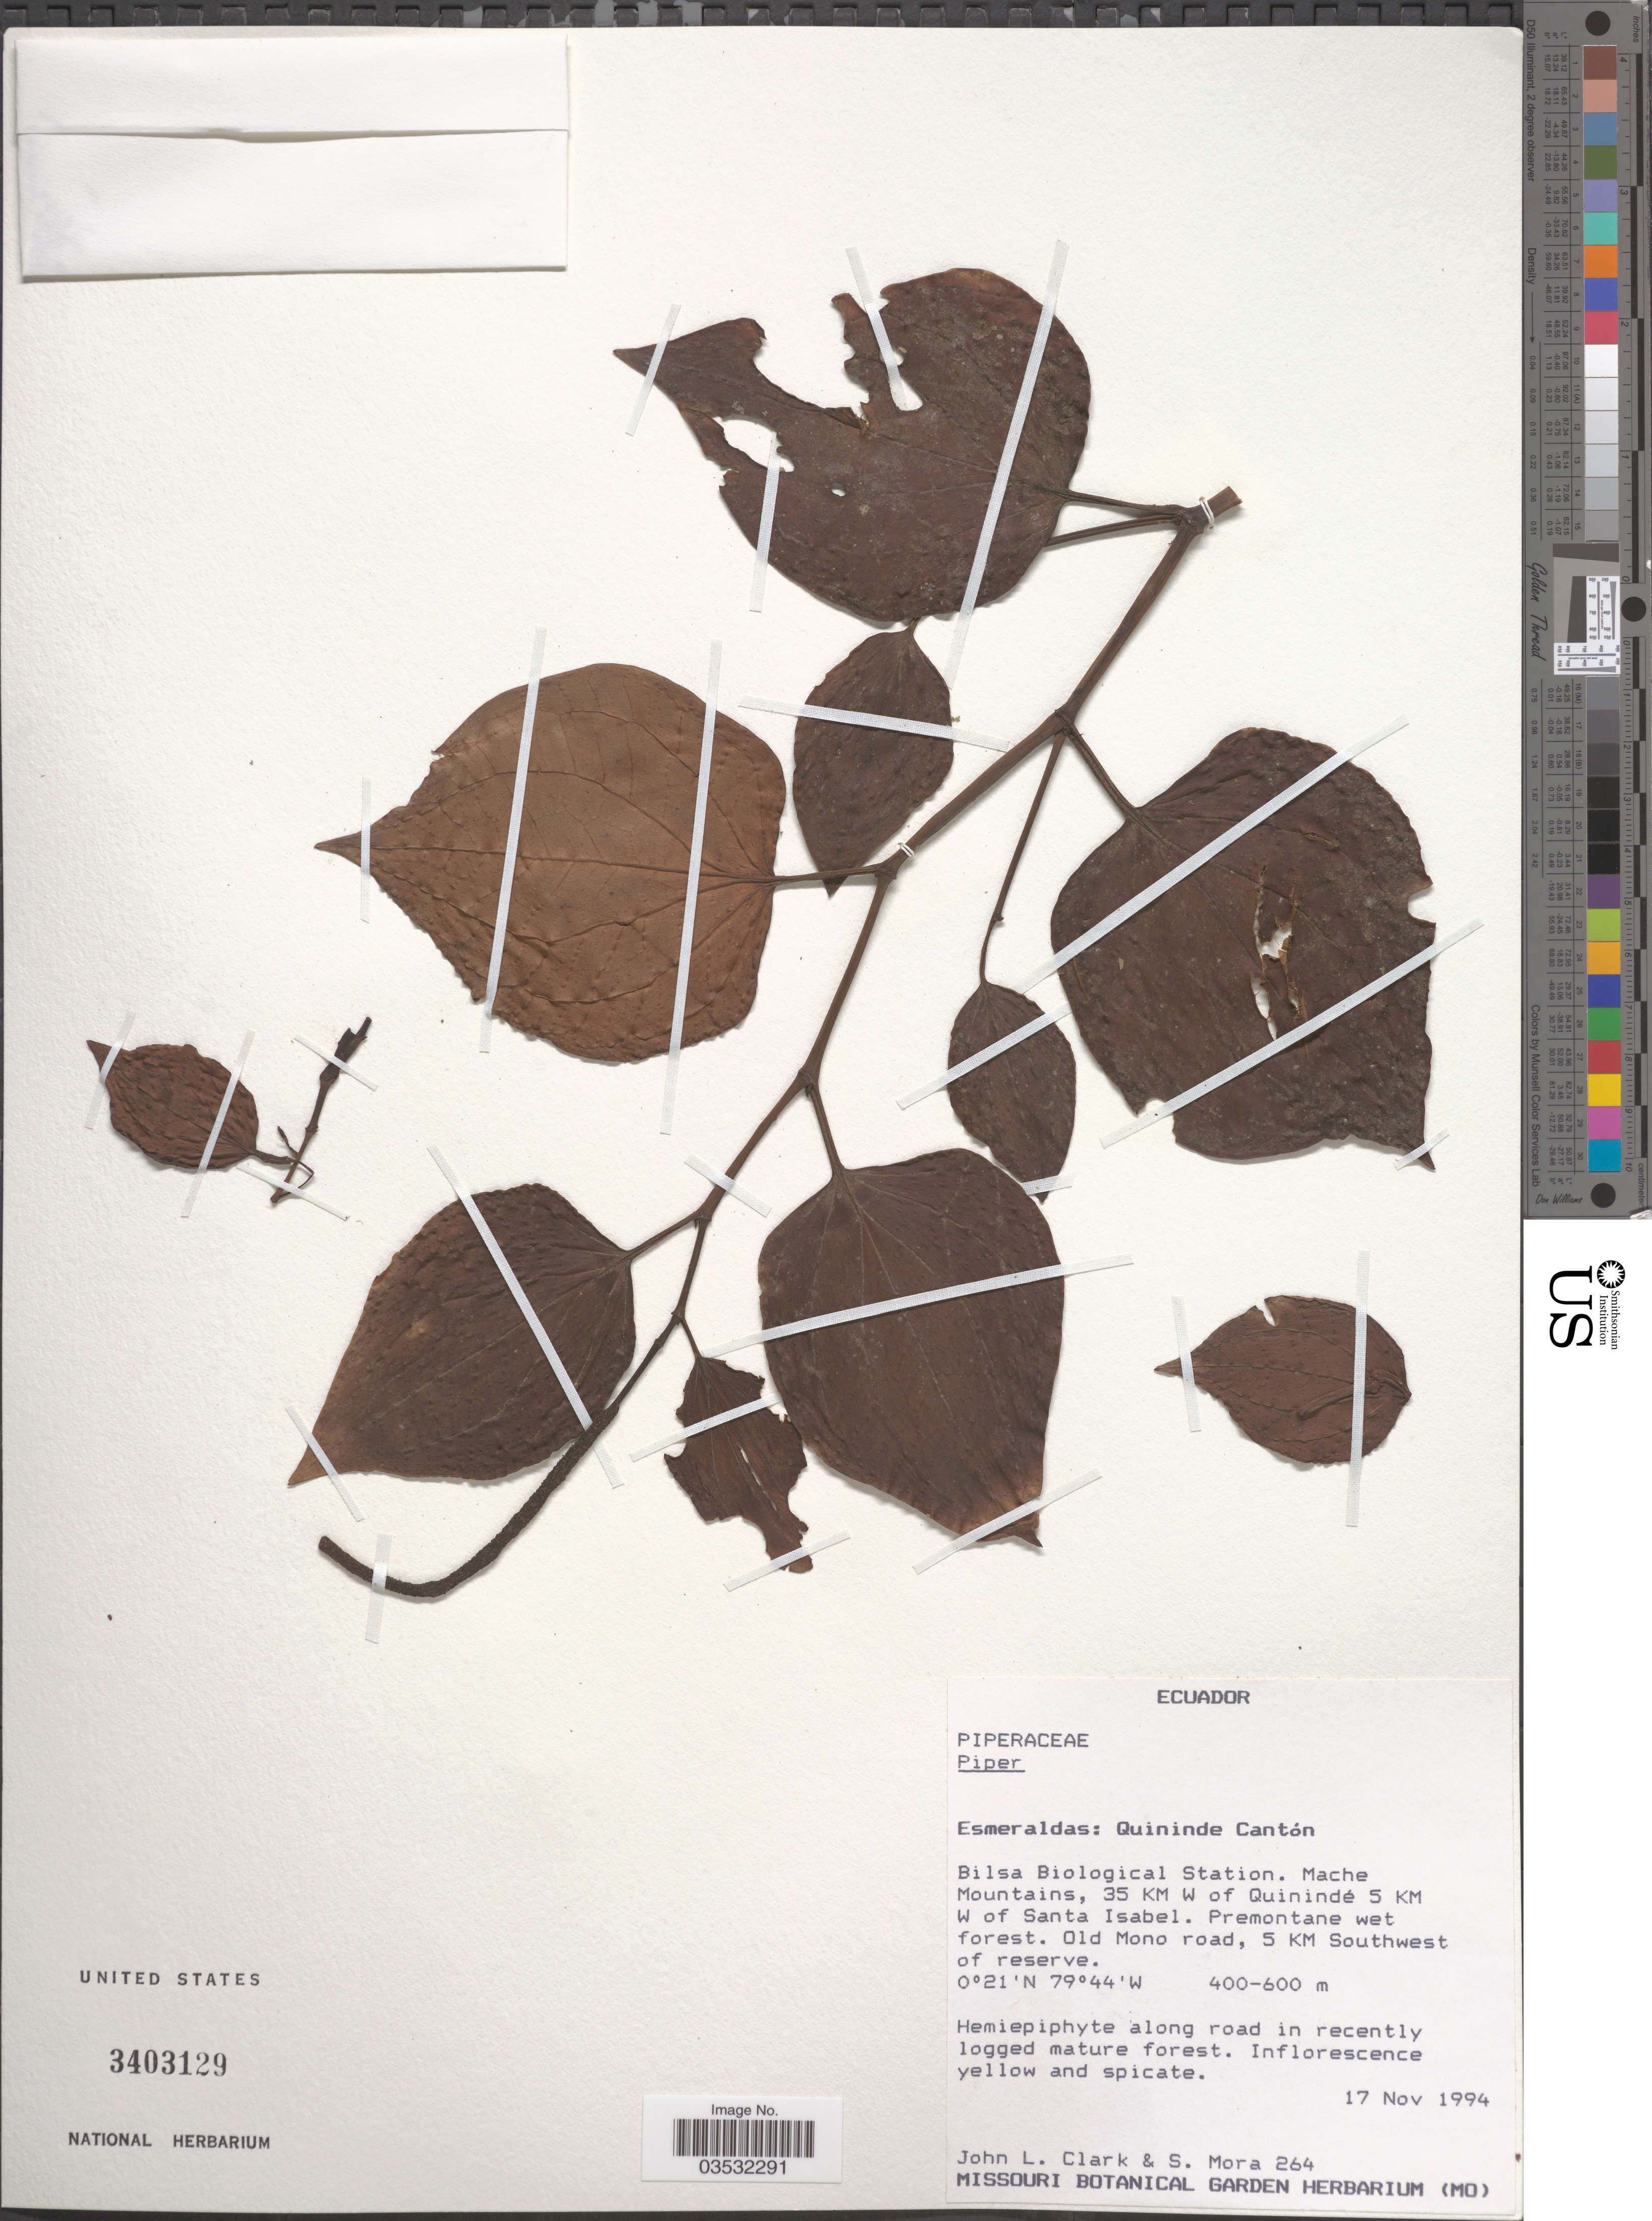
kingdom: Plantae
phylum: Tracheophyta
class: Magnoliopsida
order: Piperales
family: Piperaceae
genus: Manekia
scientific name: Manekia sydowii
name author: (Trel.) Arias et al.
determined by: Jaramillo, M. Alejandra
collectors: J. L. Clark & S. Mora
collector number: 264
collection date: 1994-11-17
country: Ecuador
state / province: Esmeraldas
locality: Quininde Cantón. Bilsa Biological Station. Mache Mountains, 35 KM W of Quinindé 5 KM W of Santa Isabel. Premontane wet forest. Old Mono road, 5 KM Southwest of reserve.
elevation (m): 400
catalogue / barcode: US 3403129